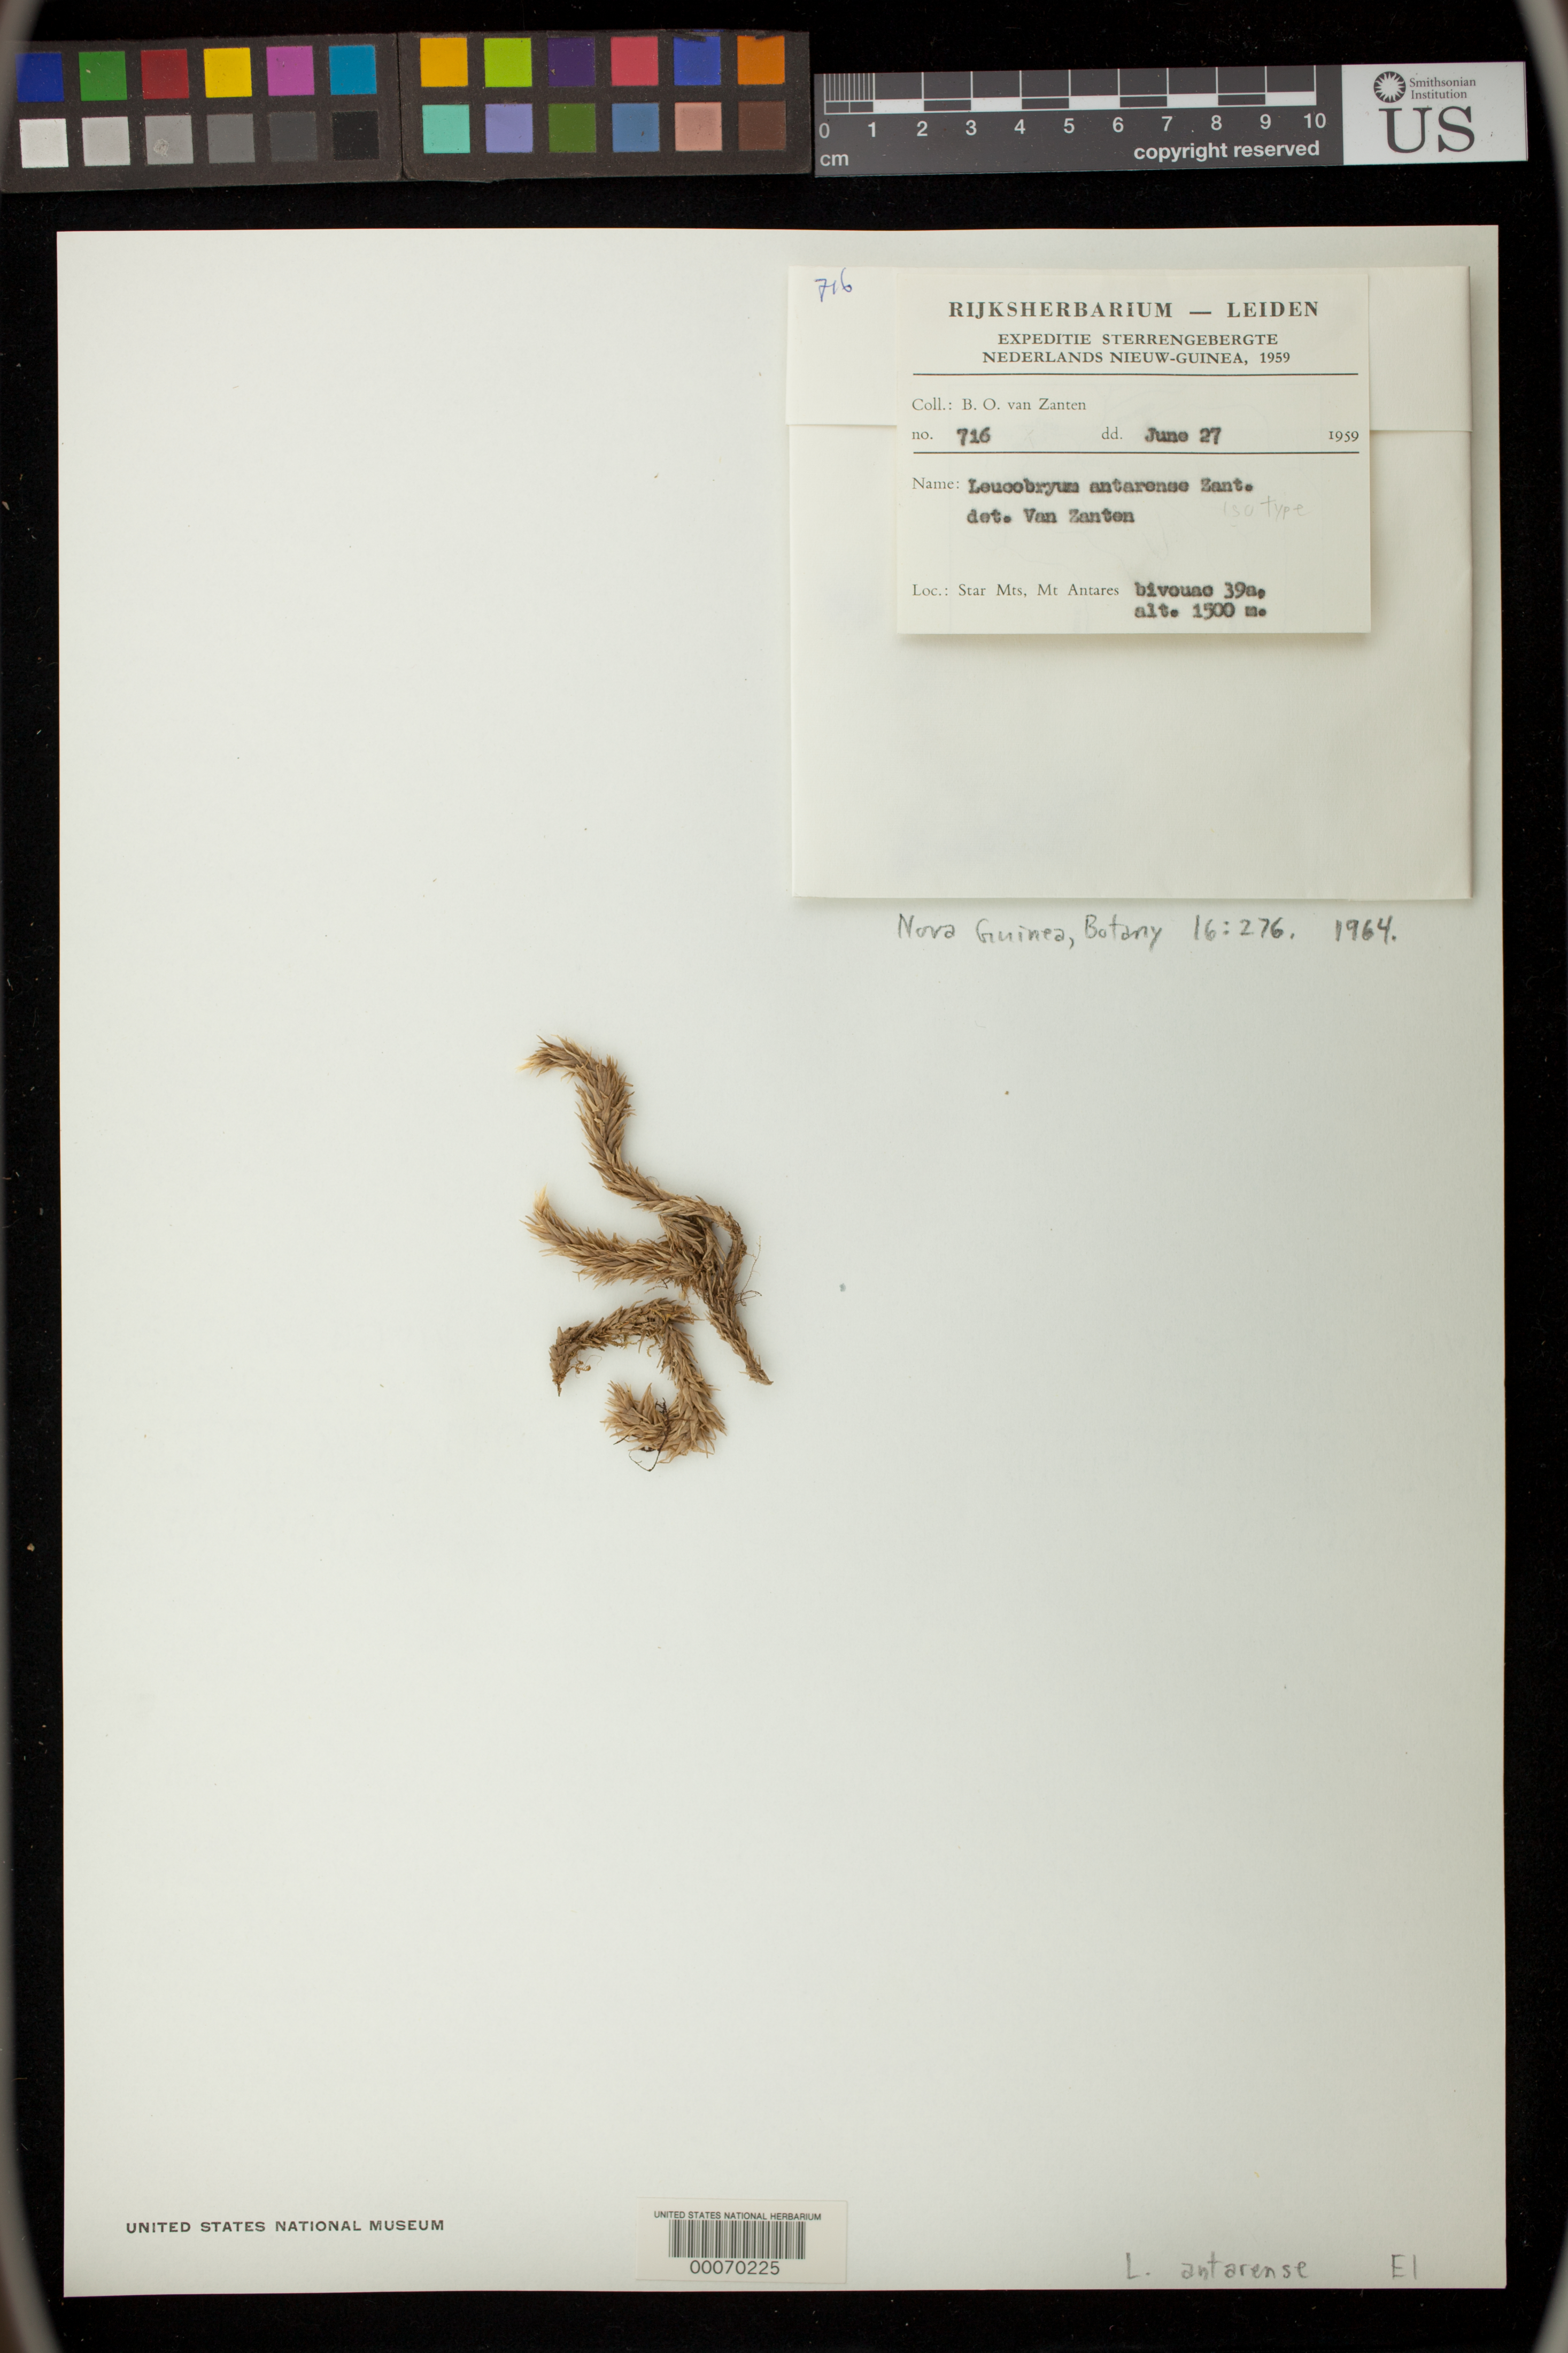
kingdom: Plantae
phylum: Bryophyta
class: Bryopsida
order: Dicranales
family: Leucobryaceae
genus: Leucobryum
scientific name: Leucobryum antarense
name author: van Zanten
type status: Isotype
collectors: B. van Zanten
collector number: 716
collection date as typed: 27 Jun 1959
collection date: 1959-06-27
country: Indonesia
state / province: Papua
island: New Guinea Island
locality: Star Mts., Mt. Antares, bivouac 39a. Irian Jaya.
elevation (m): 1500